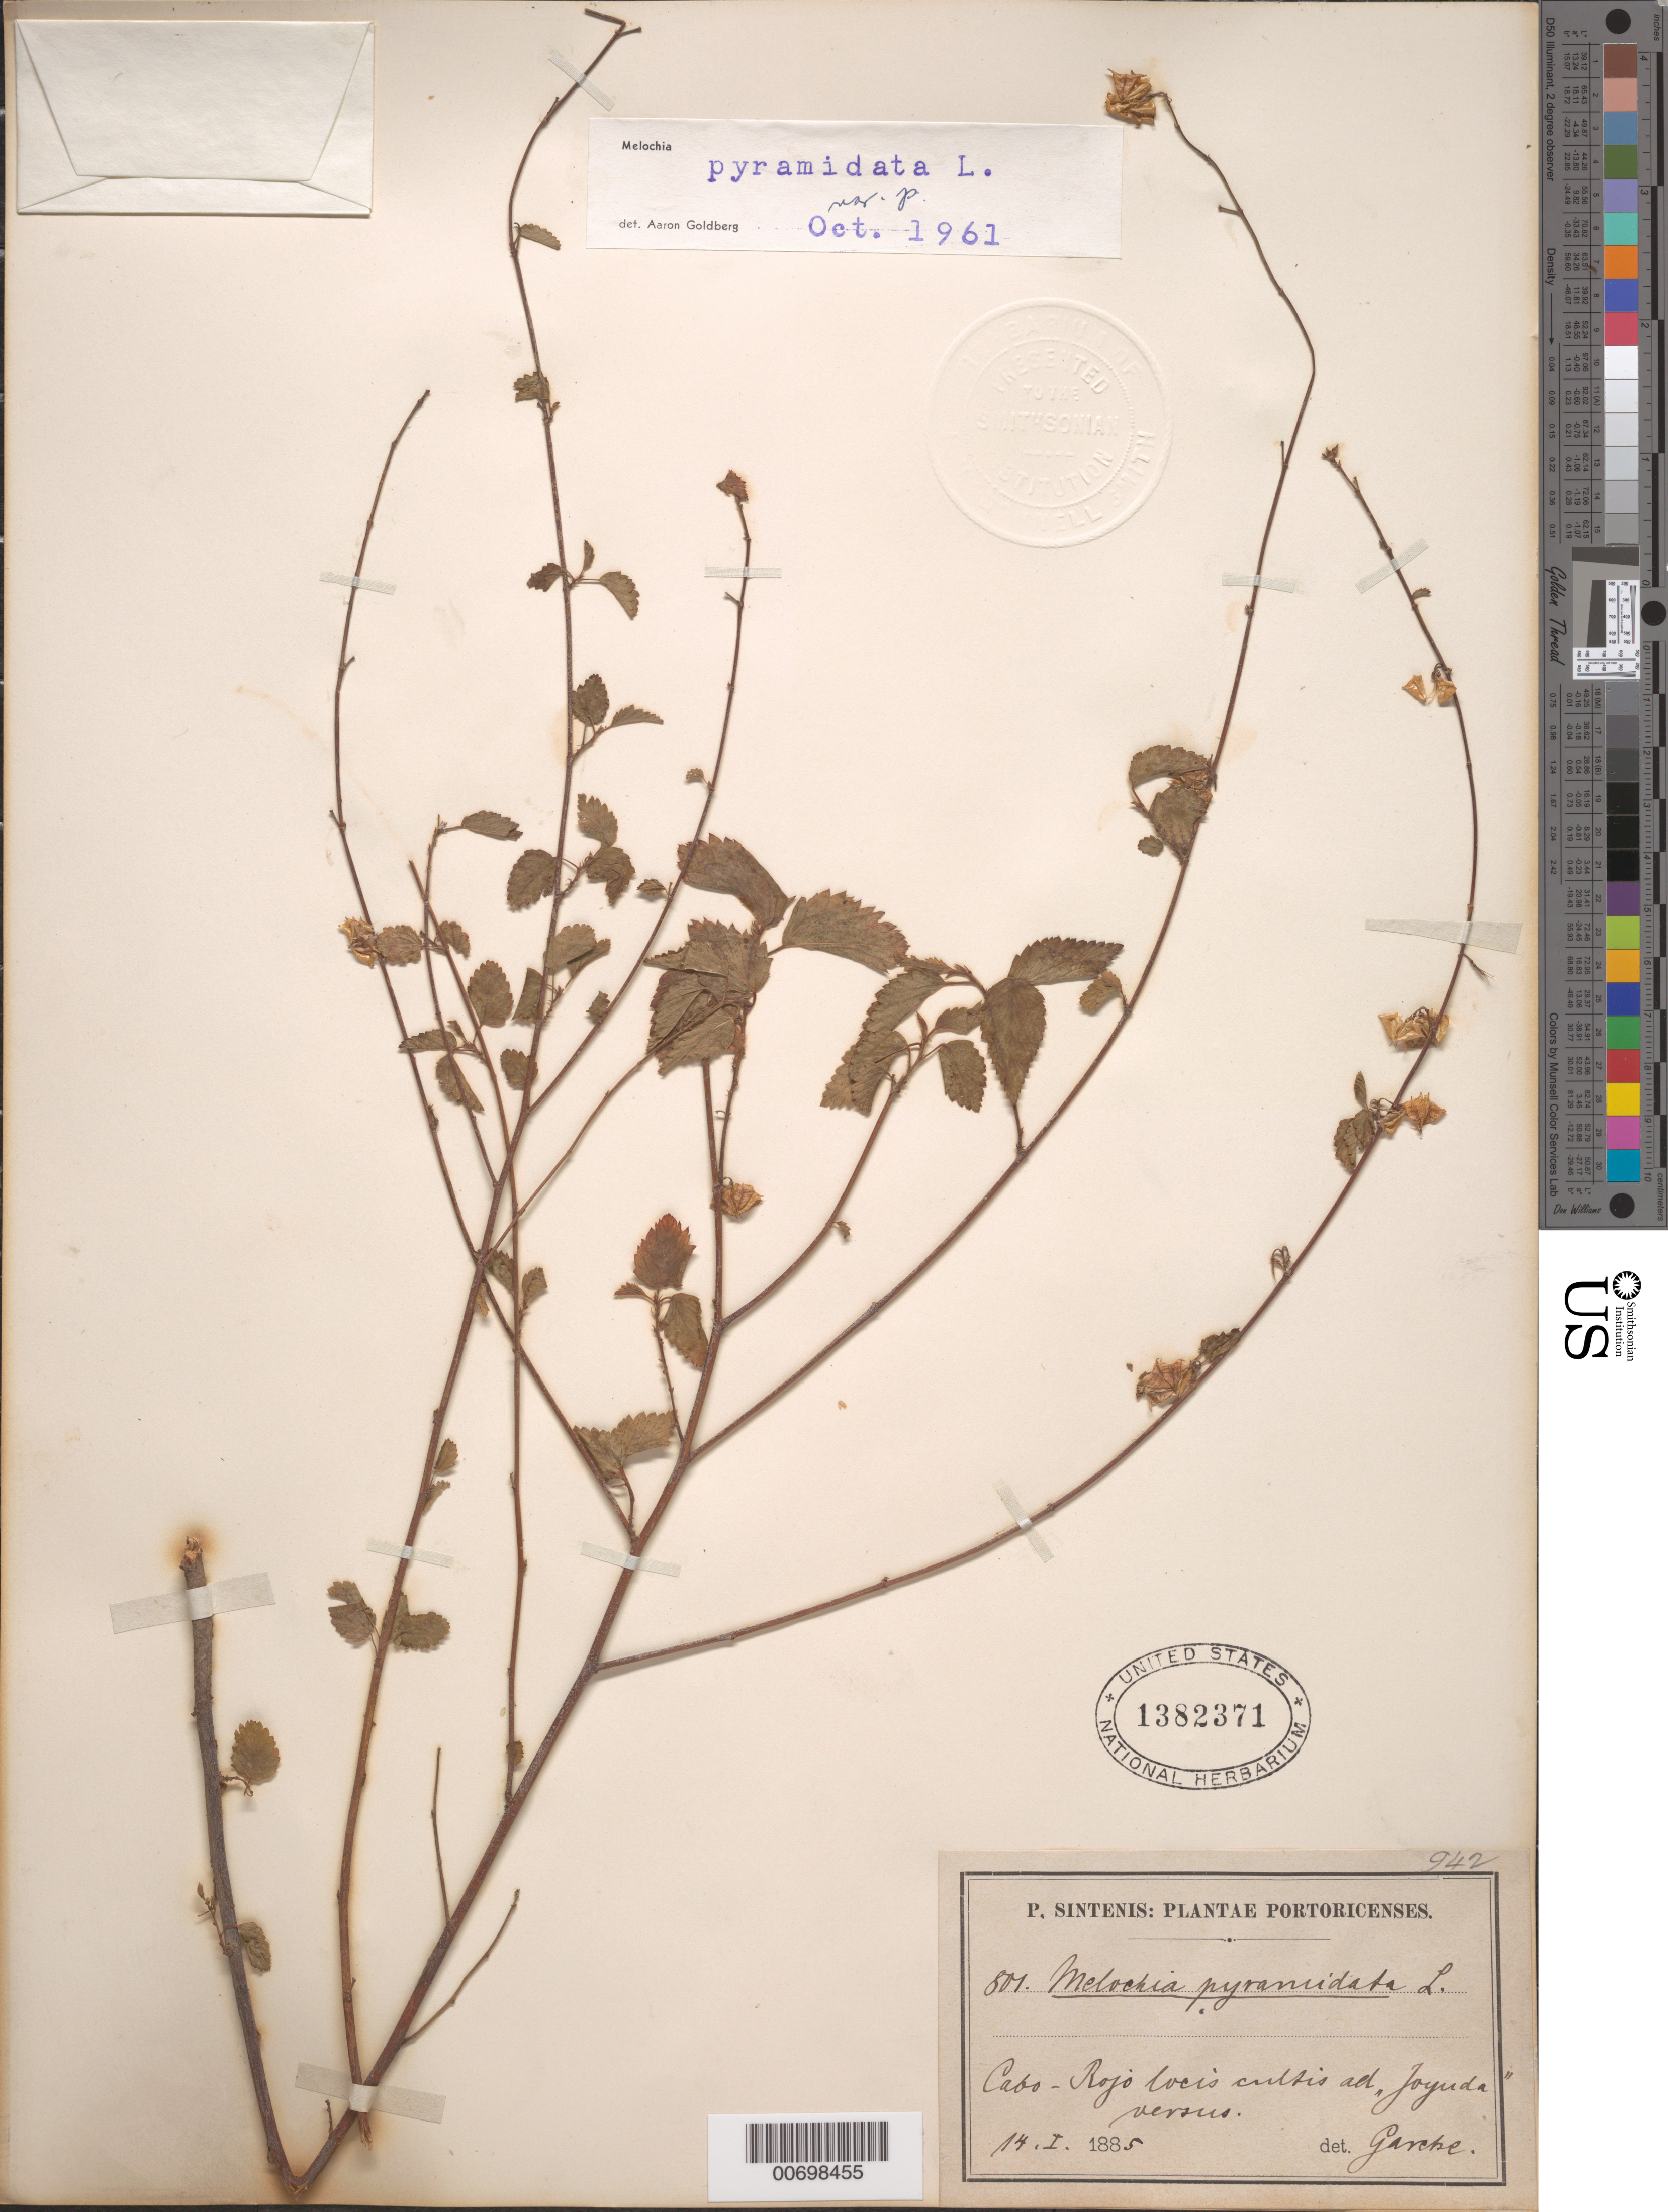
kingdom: Plantae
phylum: Tracheophyta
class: Magnoliopsida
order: Malvales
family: Malvaceae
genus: Melochia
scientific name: Melochia pyramidata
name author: L.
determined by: Goldberg, Aaron, (US), NMNH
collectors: P. Sintenis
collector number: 801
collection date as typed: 14 Jan 1885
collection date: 1885-01-14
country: Puerto Rico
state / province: Cabo Rojo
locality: Cabo Rojo ad Joyuda versus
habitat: Loris cultis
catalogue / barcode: US 1382371